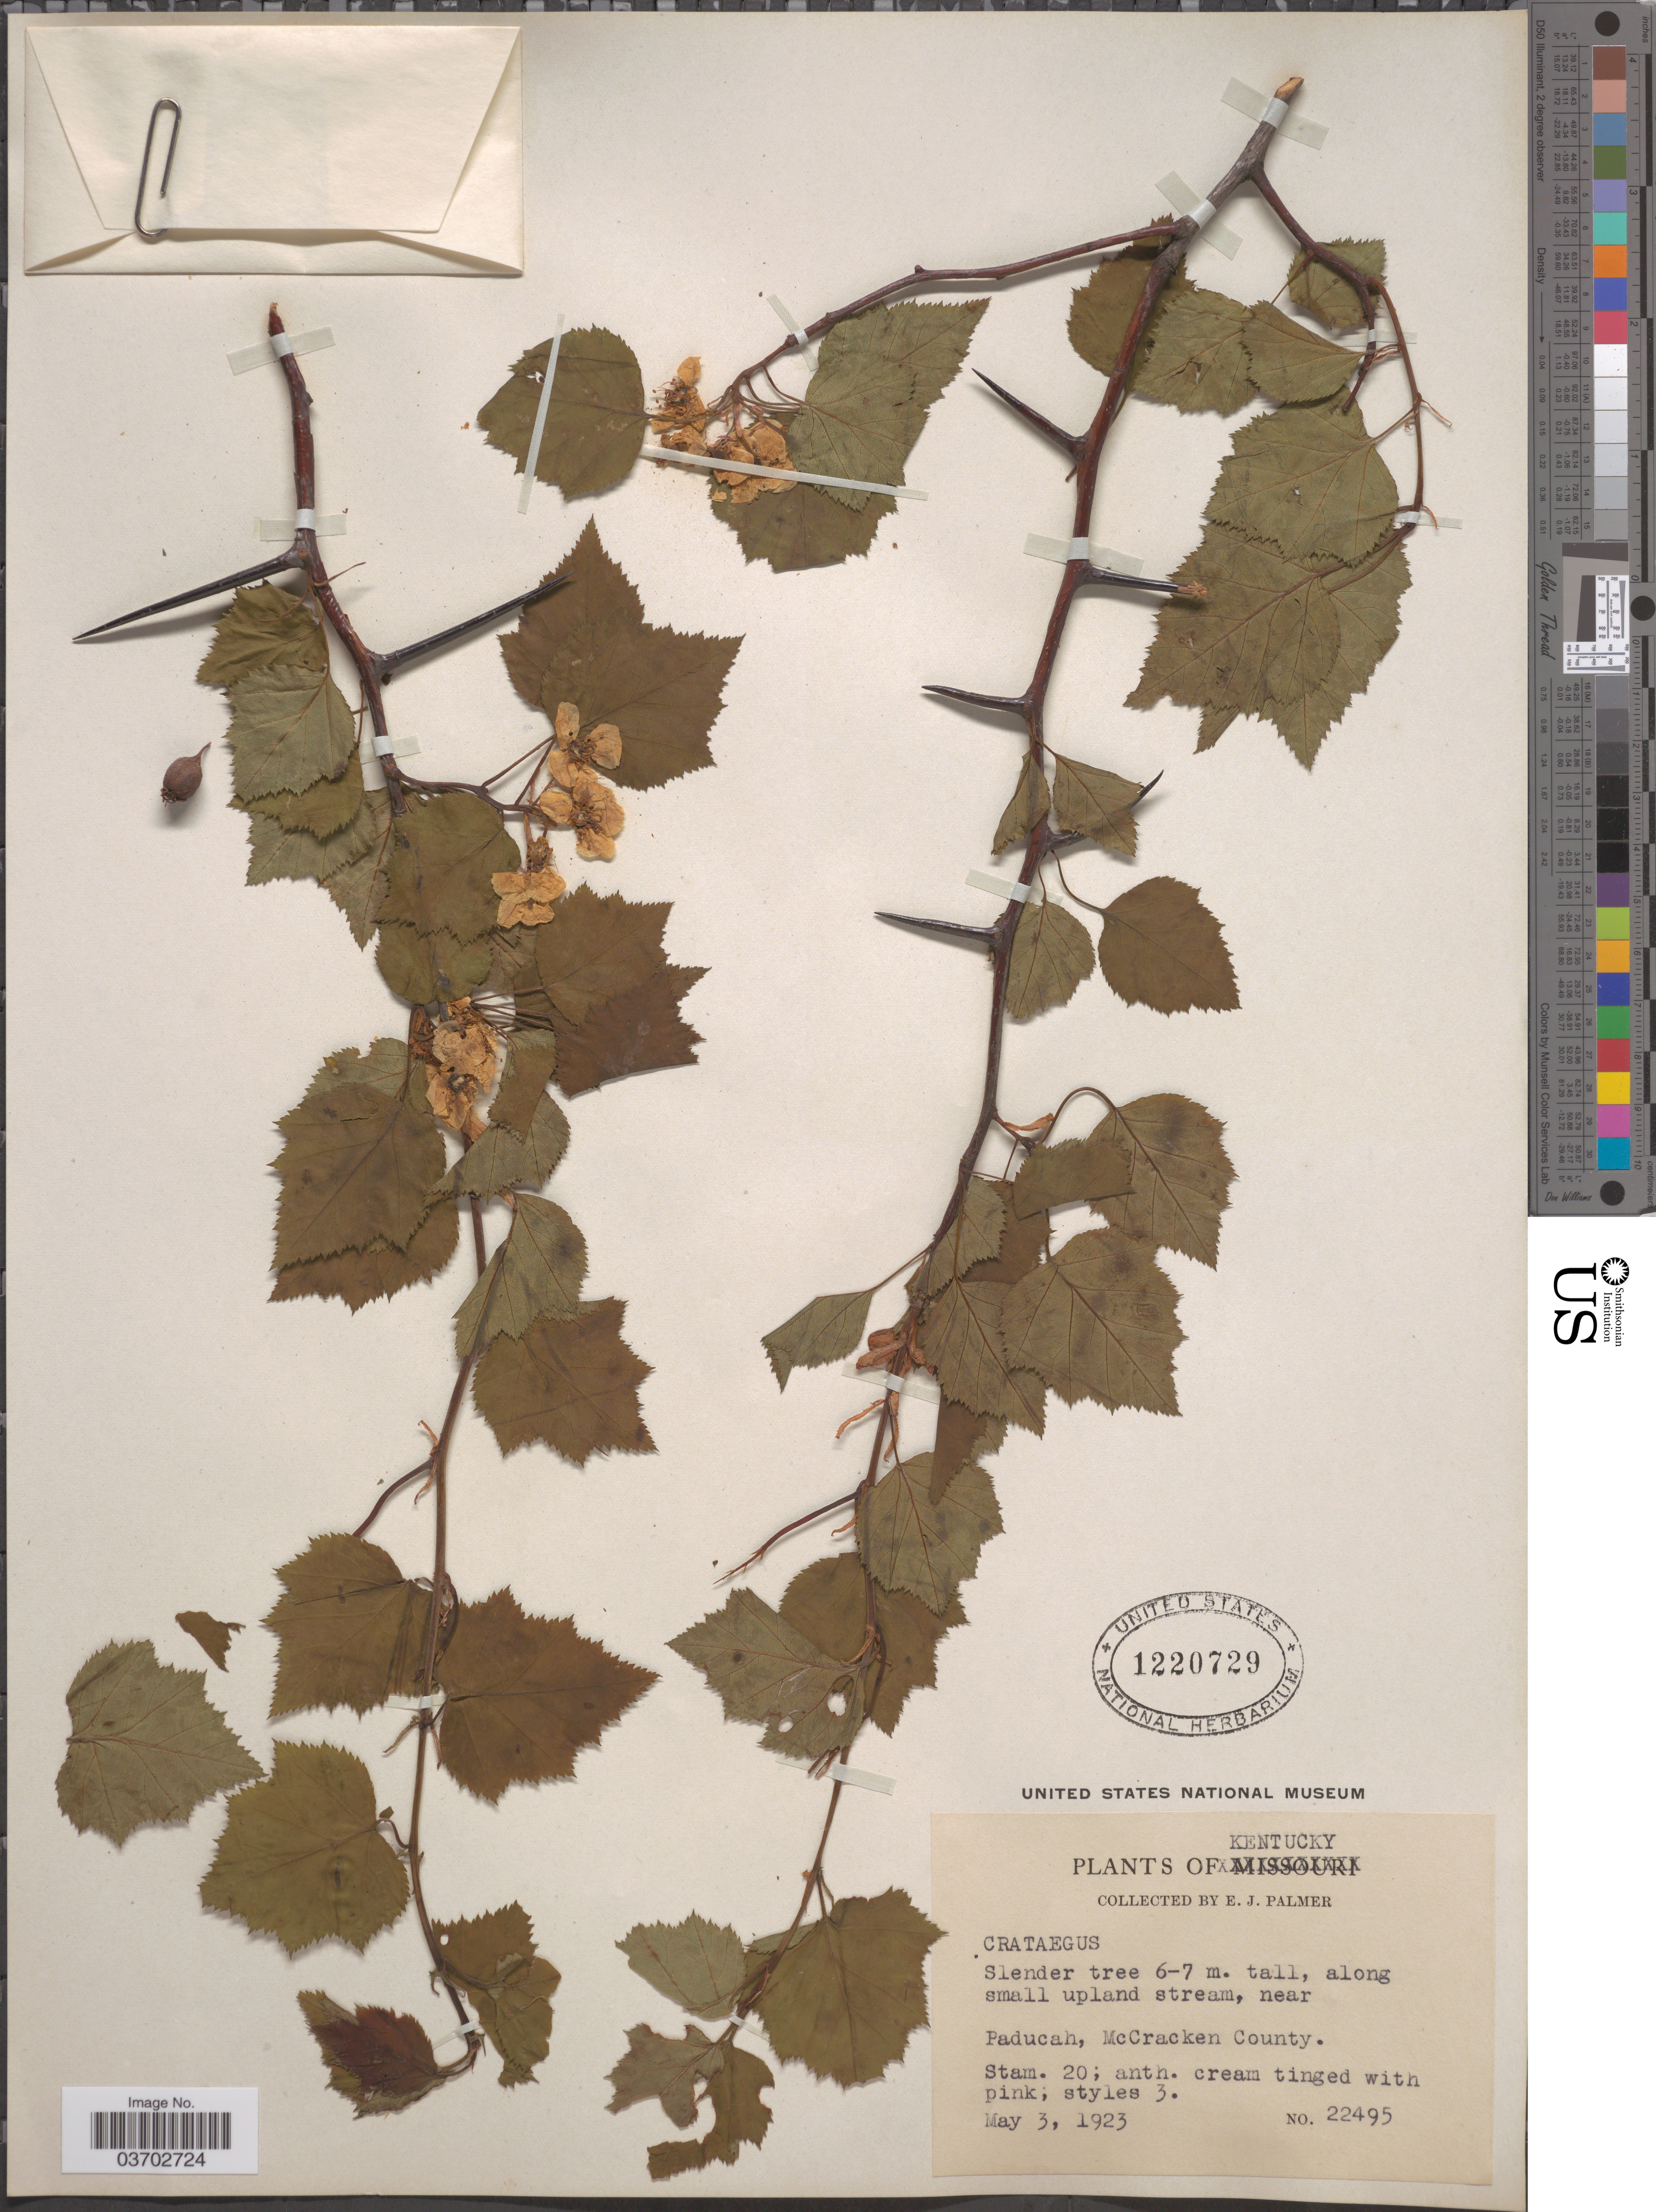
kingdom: Plantae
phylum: Tracheophyta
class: Magnoliopsida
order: Rosales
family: Rosaceae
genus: Crataegus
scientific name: Crataegus sp.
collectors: E. J. Palmer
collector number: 22495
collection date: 1923-05-03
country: United States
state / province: Kentucky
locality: Paducah, McCracken County.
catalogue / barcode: US 1220729